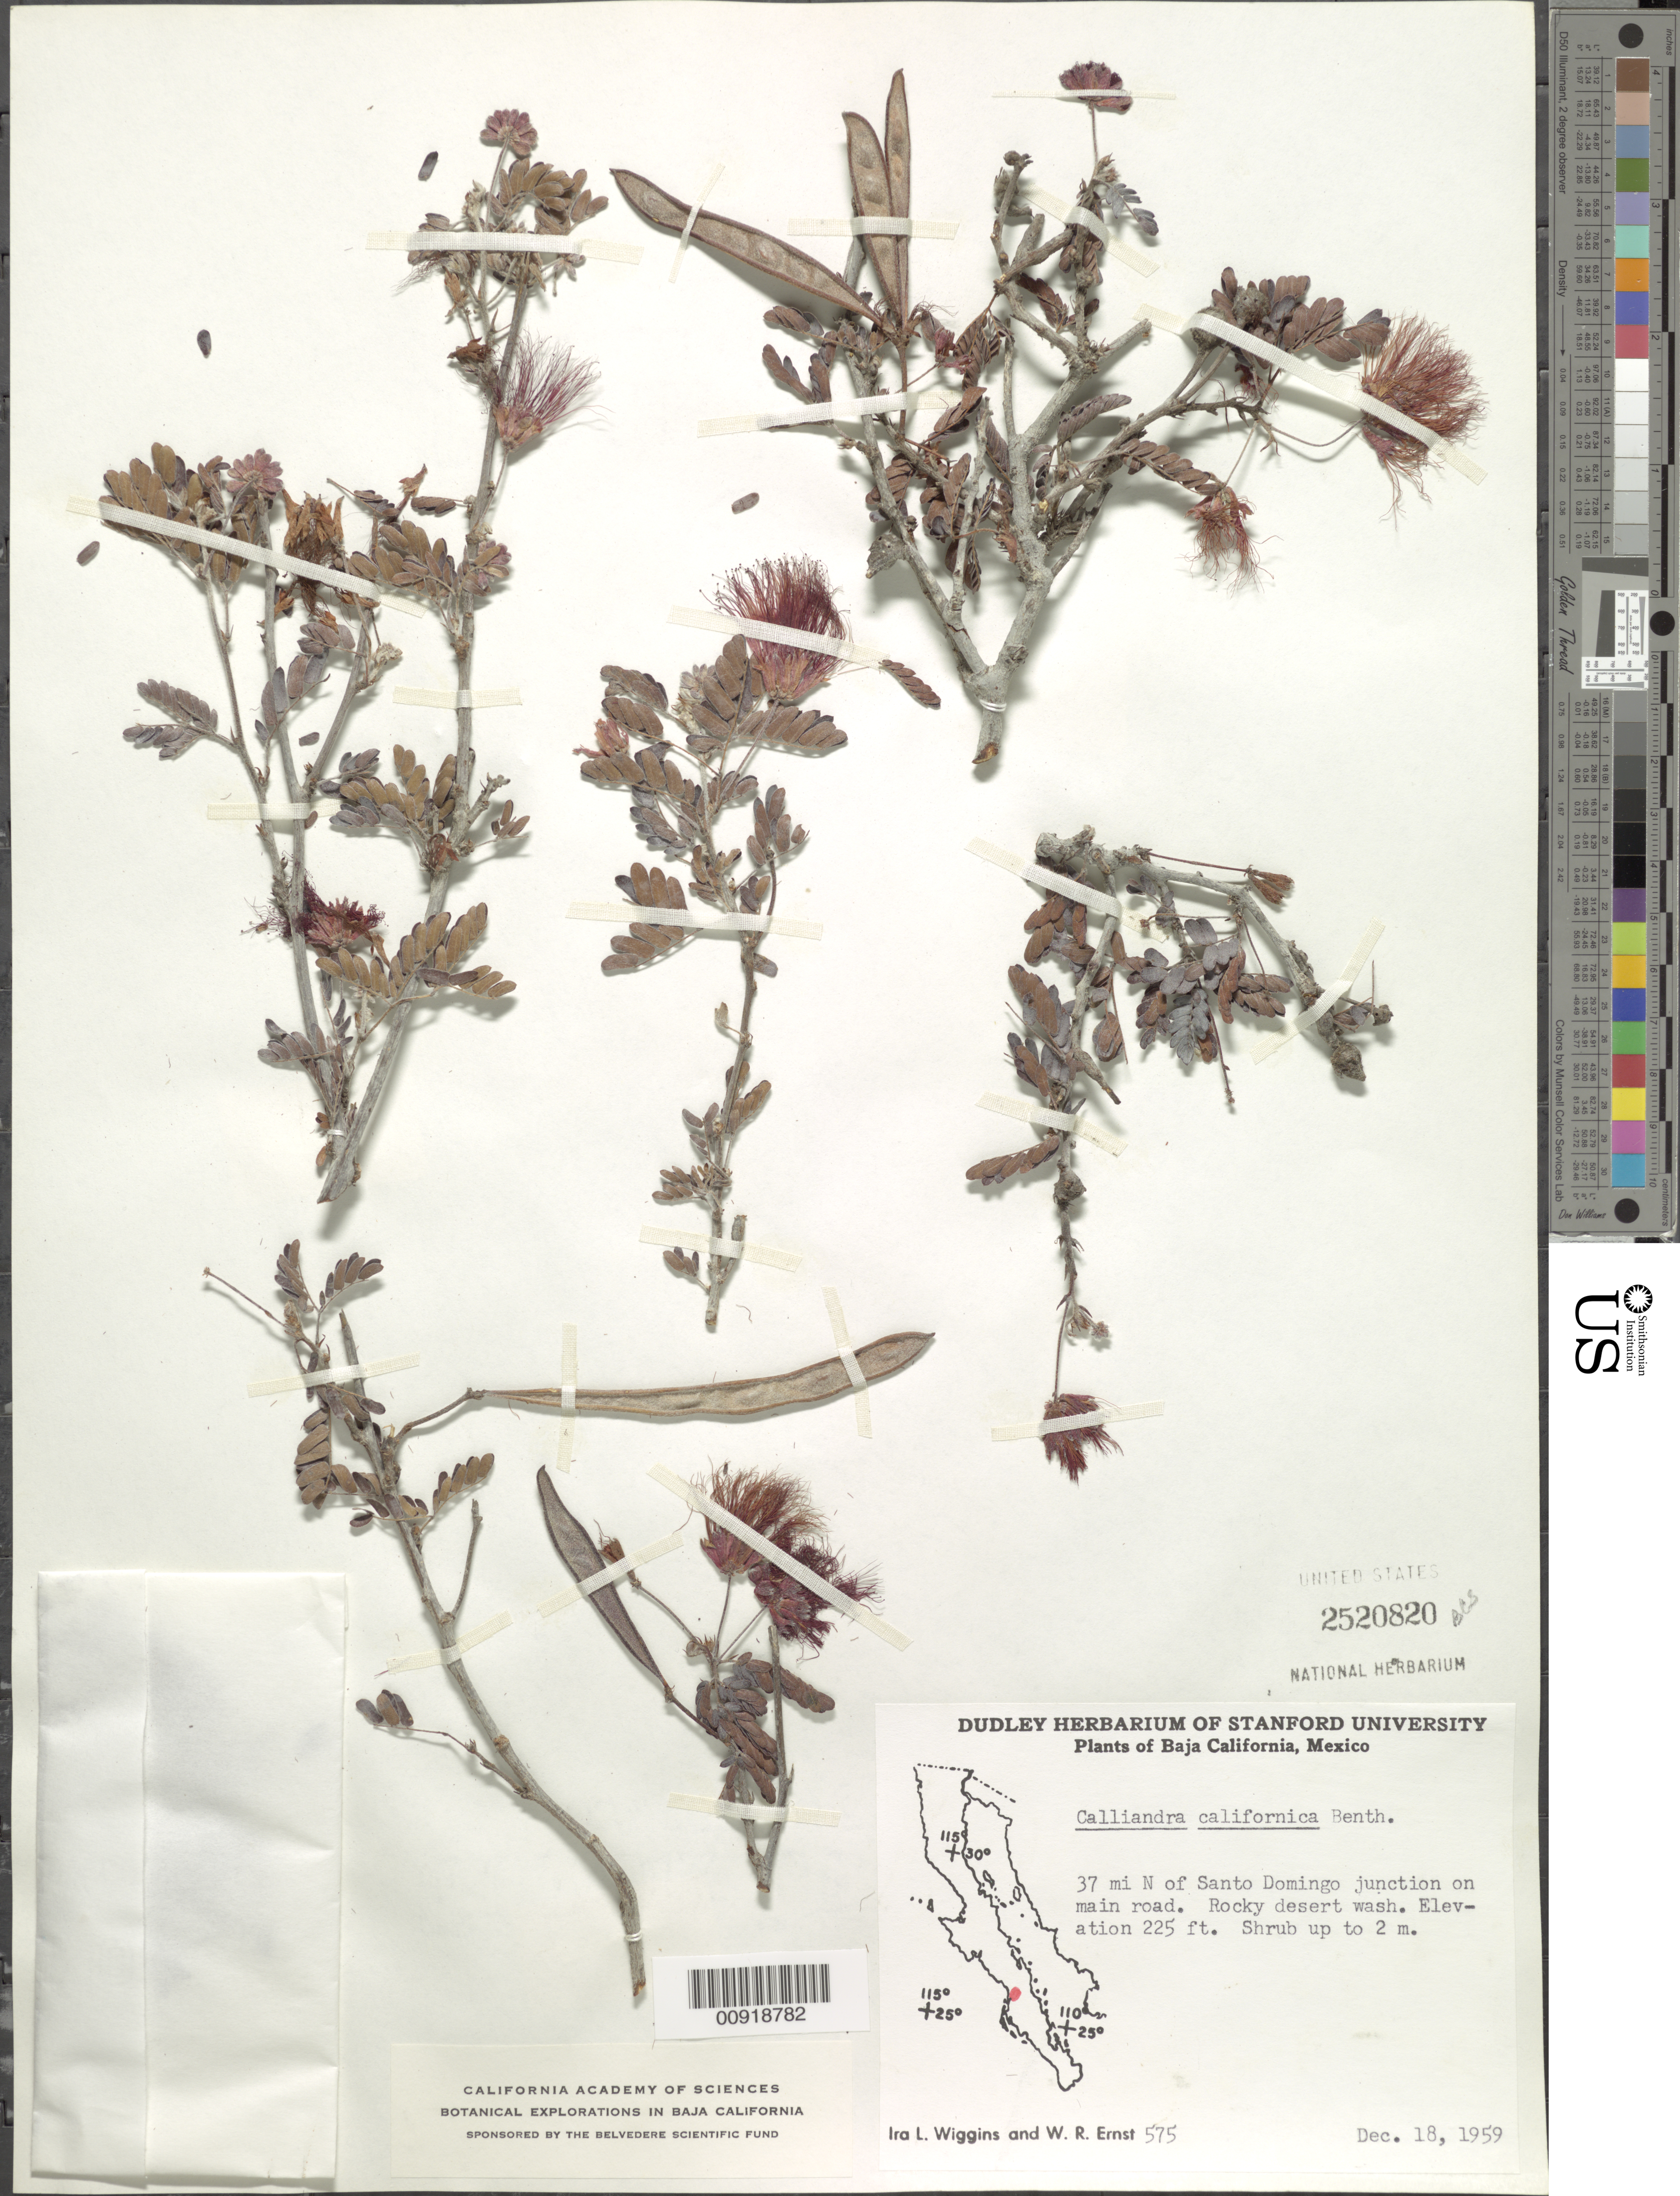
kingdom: Plantae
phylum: Tracheophyta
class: Magnoliopsida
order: Fabales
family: Fabaceae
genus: Calliandra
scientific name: Calliandra californica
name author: Benth.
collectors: I. L. Wiggins & W. R. Ernst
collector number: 575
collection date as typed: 18 Dec 1959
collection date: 1959-12-18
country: Mexico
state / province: Baja California Sur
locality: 37 mi. N of Santo Domingo junction on main road.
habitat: Rocky desert wash.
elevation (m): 69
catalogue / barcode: US 2520820